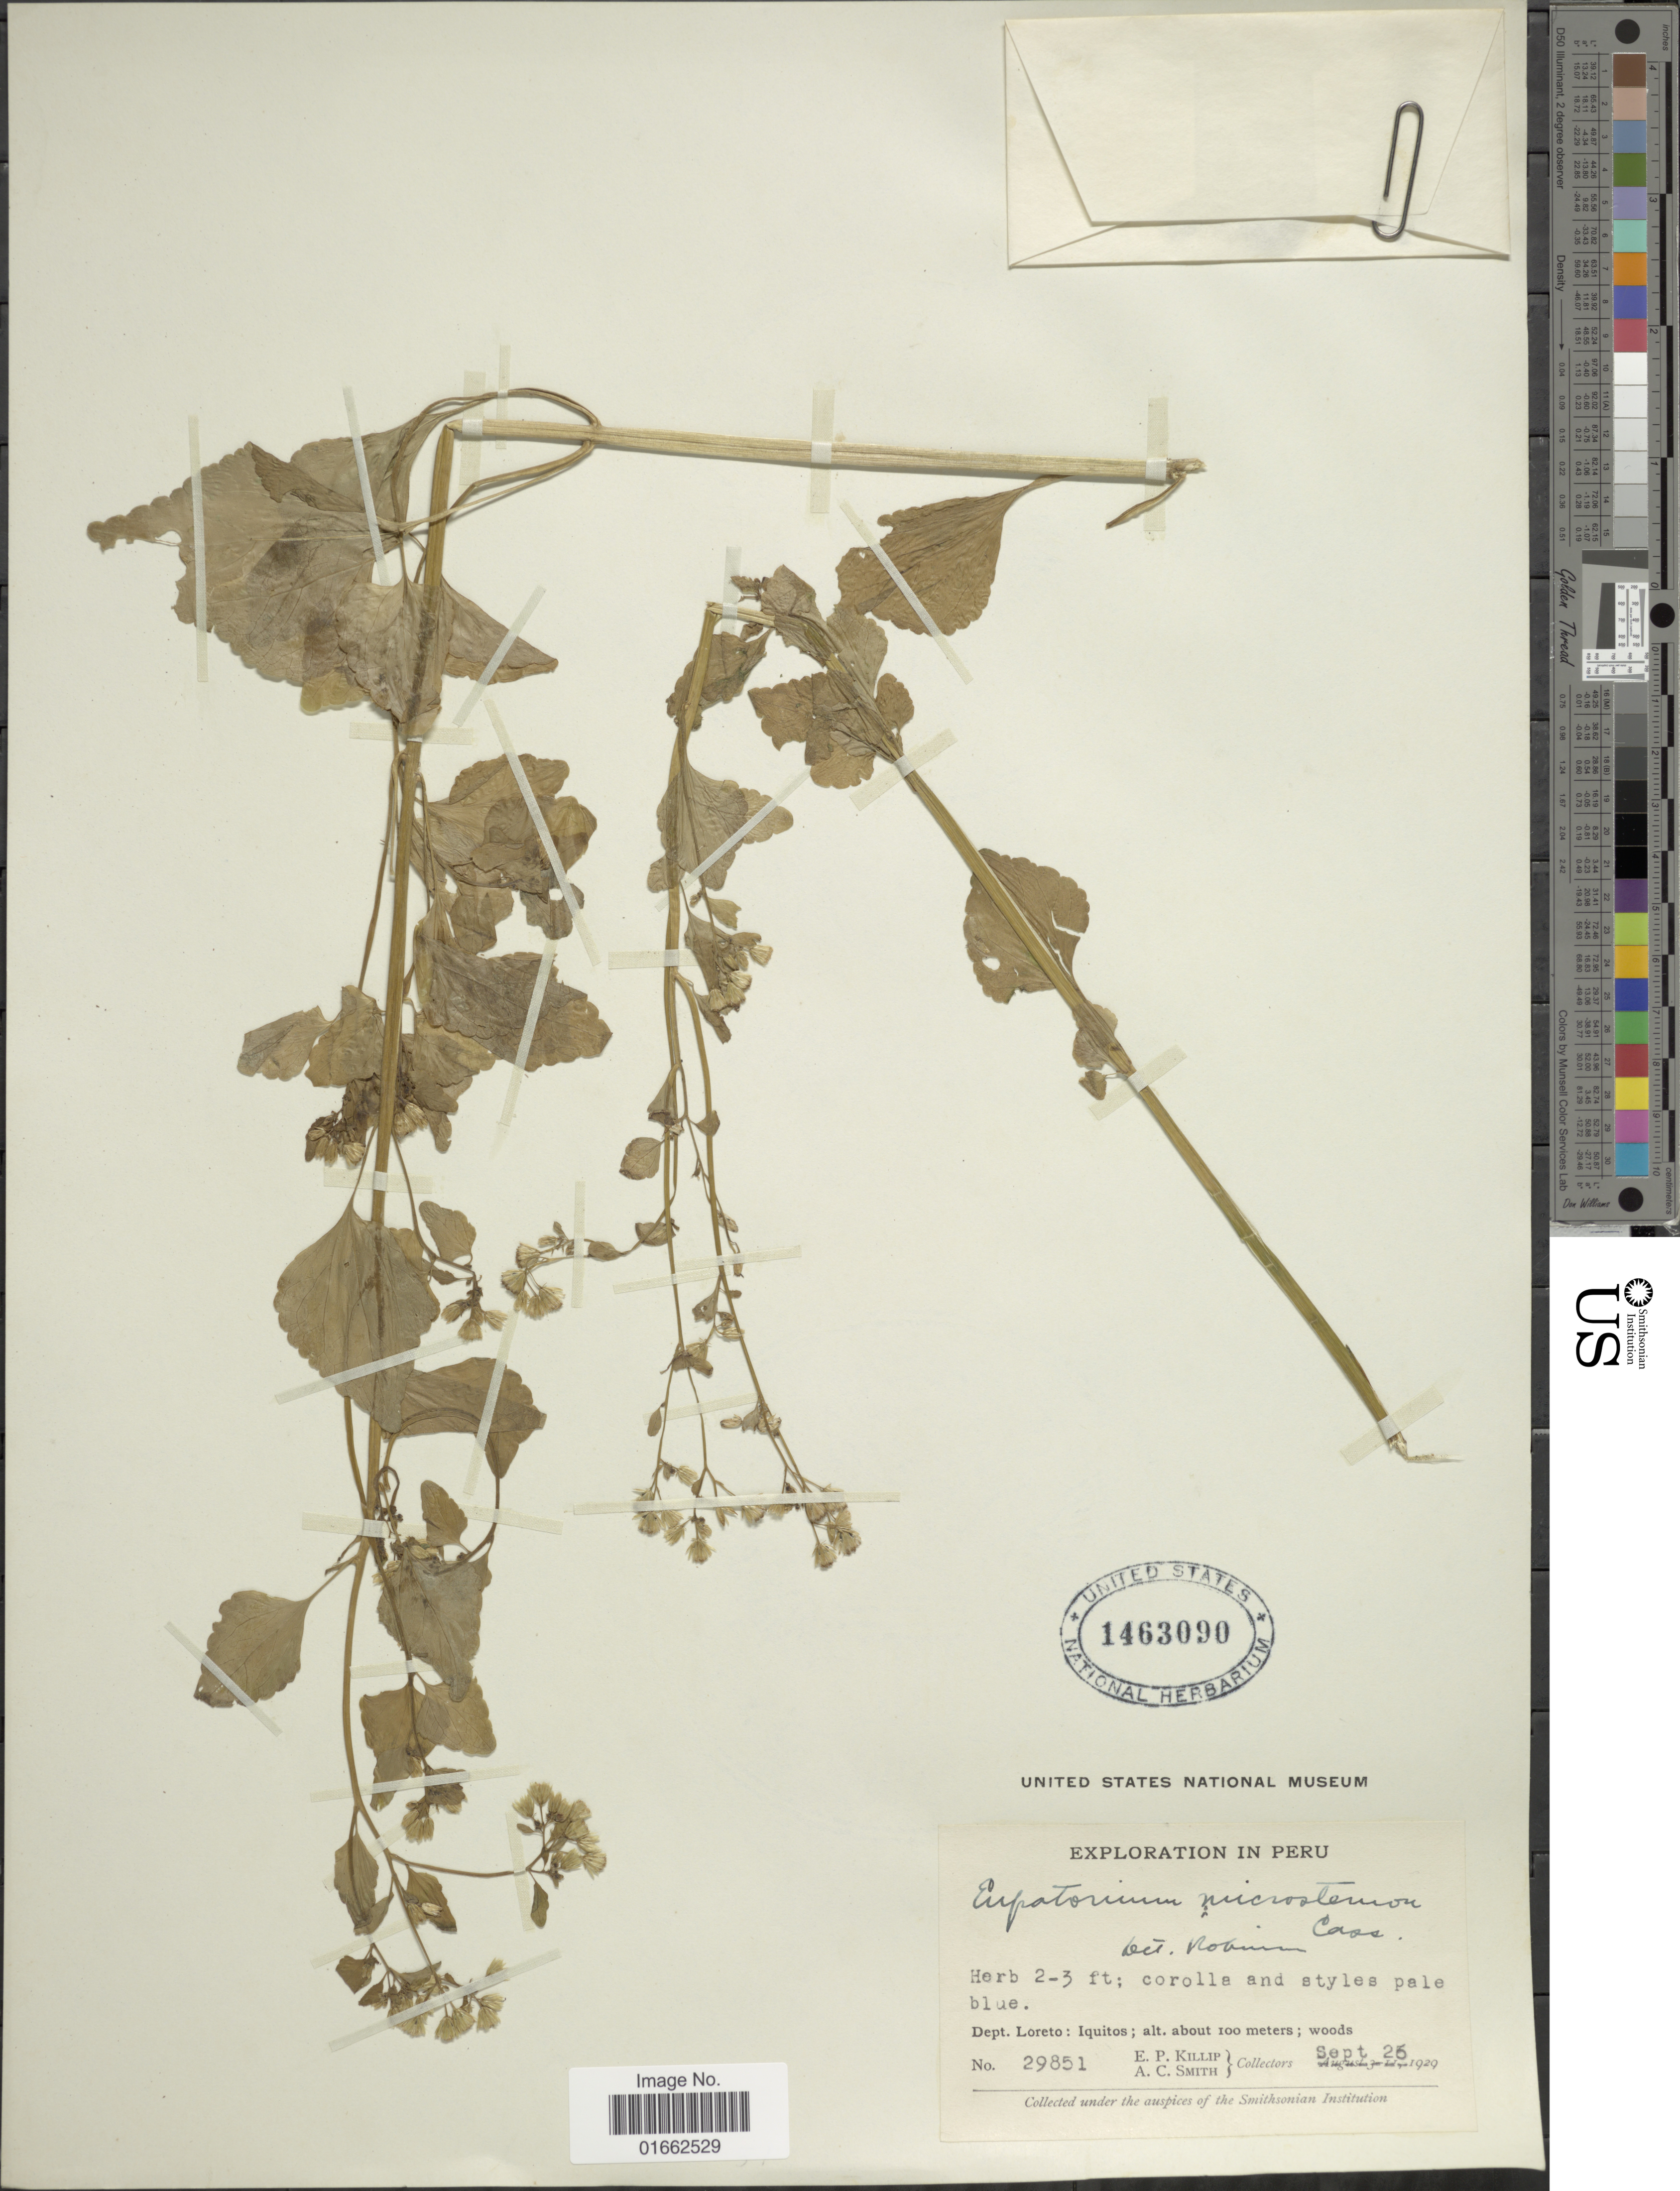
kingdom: Plantae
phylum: Tracheophyta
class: Magnoliopsida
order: Asterales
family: Asteraceae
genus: Fleischmannia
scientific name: Fleischmannia microstemon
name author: (Cass.) R.M. King & H. Rob.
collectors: E. P. Killip & A. C. Smith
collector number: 29851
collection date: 1929-09-25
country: Peru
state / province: Loreto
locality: Dept. Loreto: Iquitos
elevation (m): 100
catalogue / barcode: US 1463090